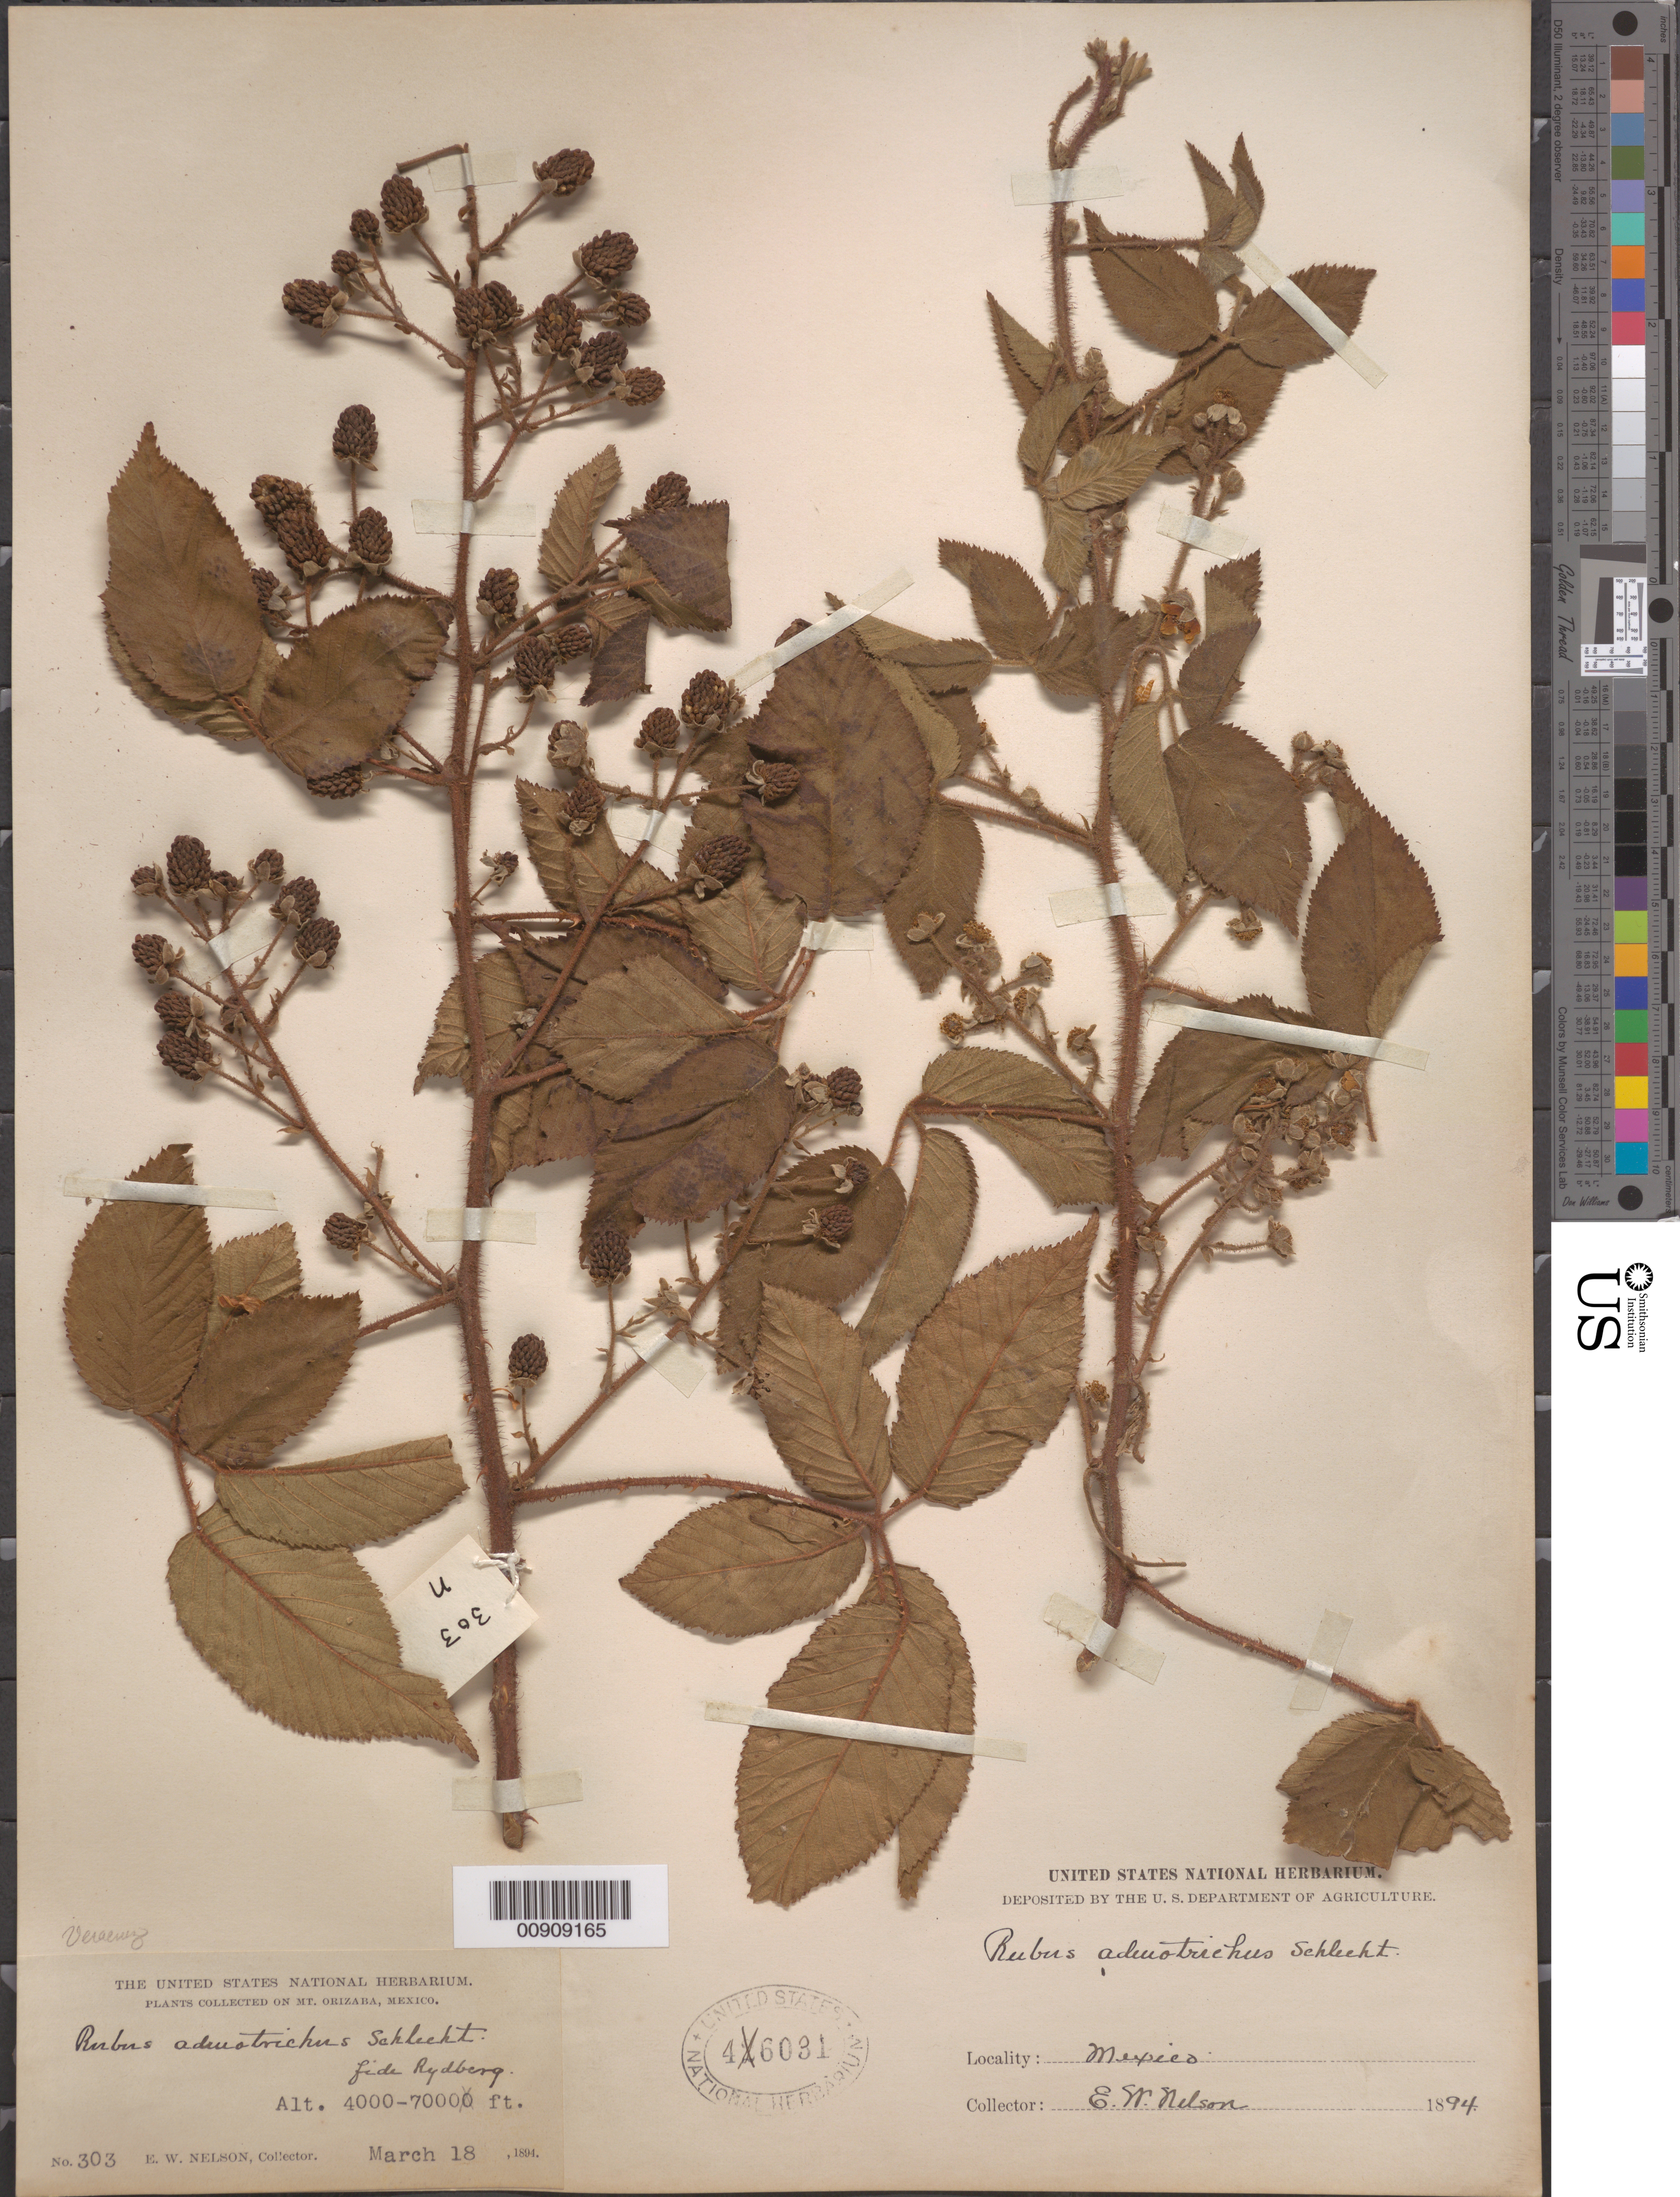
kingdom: Plantae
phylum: Tracheophyta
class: Magnoliopsida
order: Rosales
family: Rosaceae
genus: Rubus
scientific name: Rubus adenotrichos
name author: Schltdl.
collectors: E. W. Nelson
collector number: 303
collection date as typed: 18 Mar 1894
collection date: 1894-03-18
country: Mexico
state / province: Veracruz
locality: Mt. Orizaba.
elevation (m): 1219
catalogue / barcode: US 46031